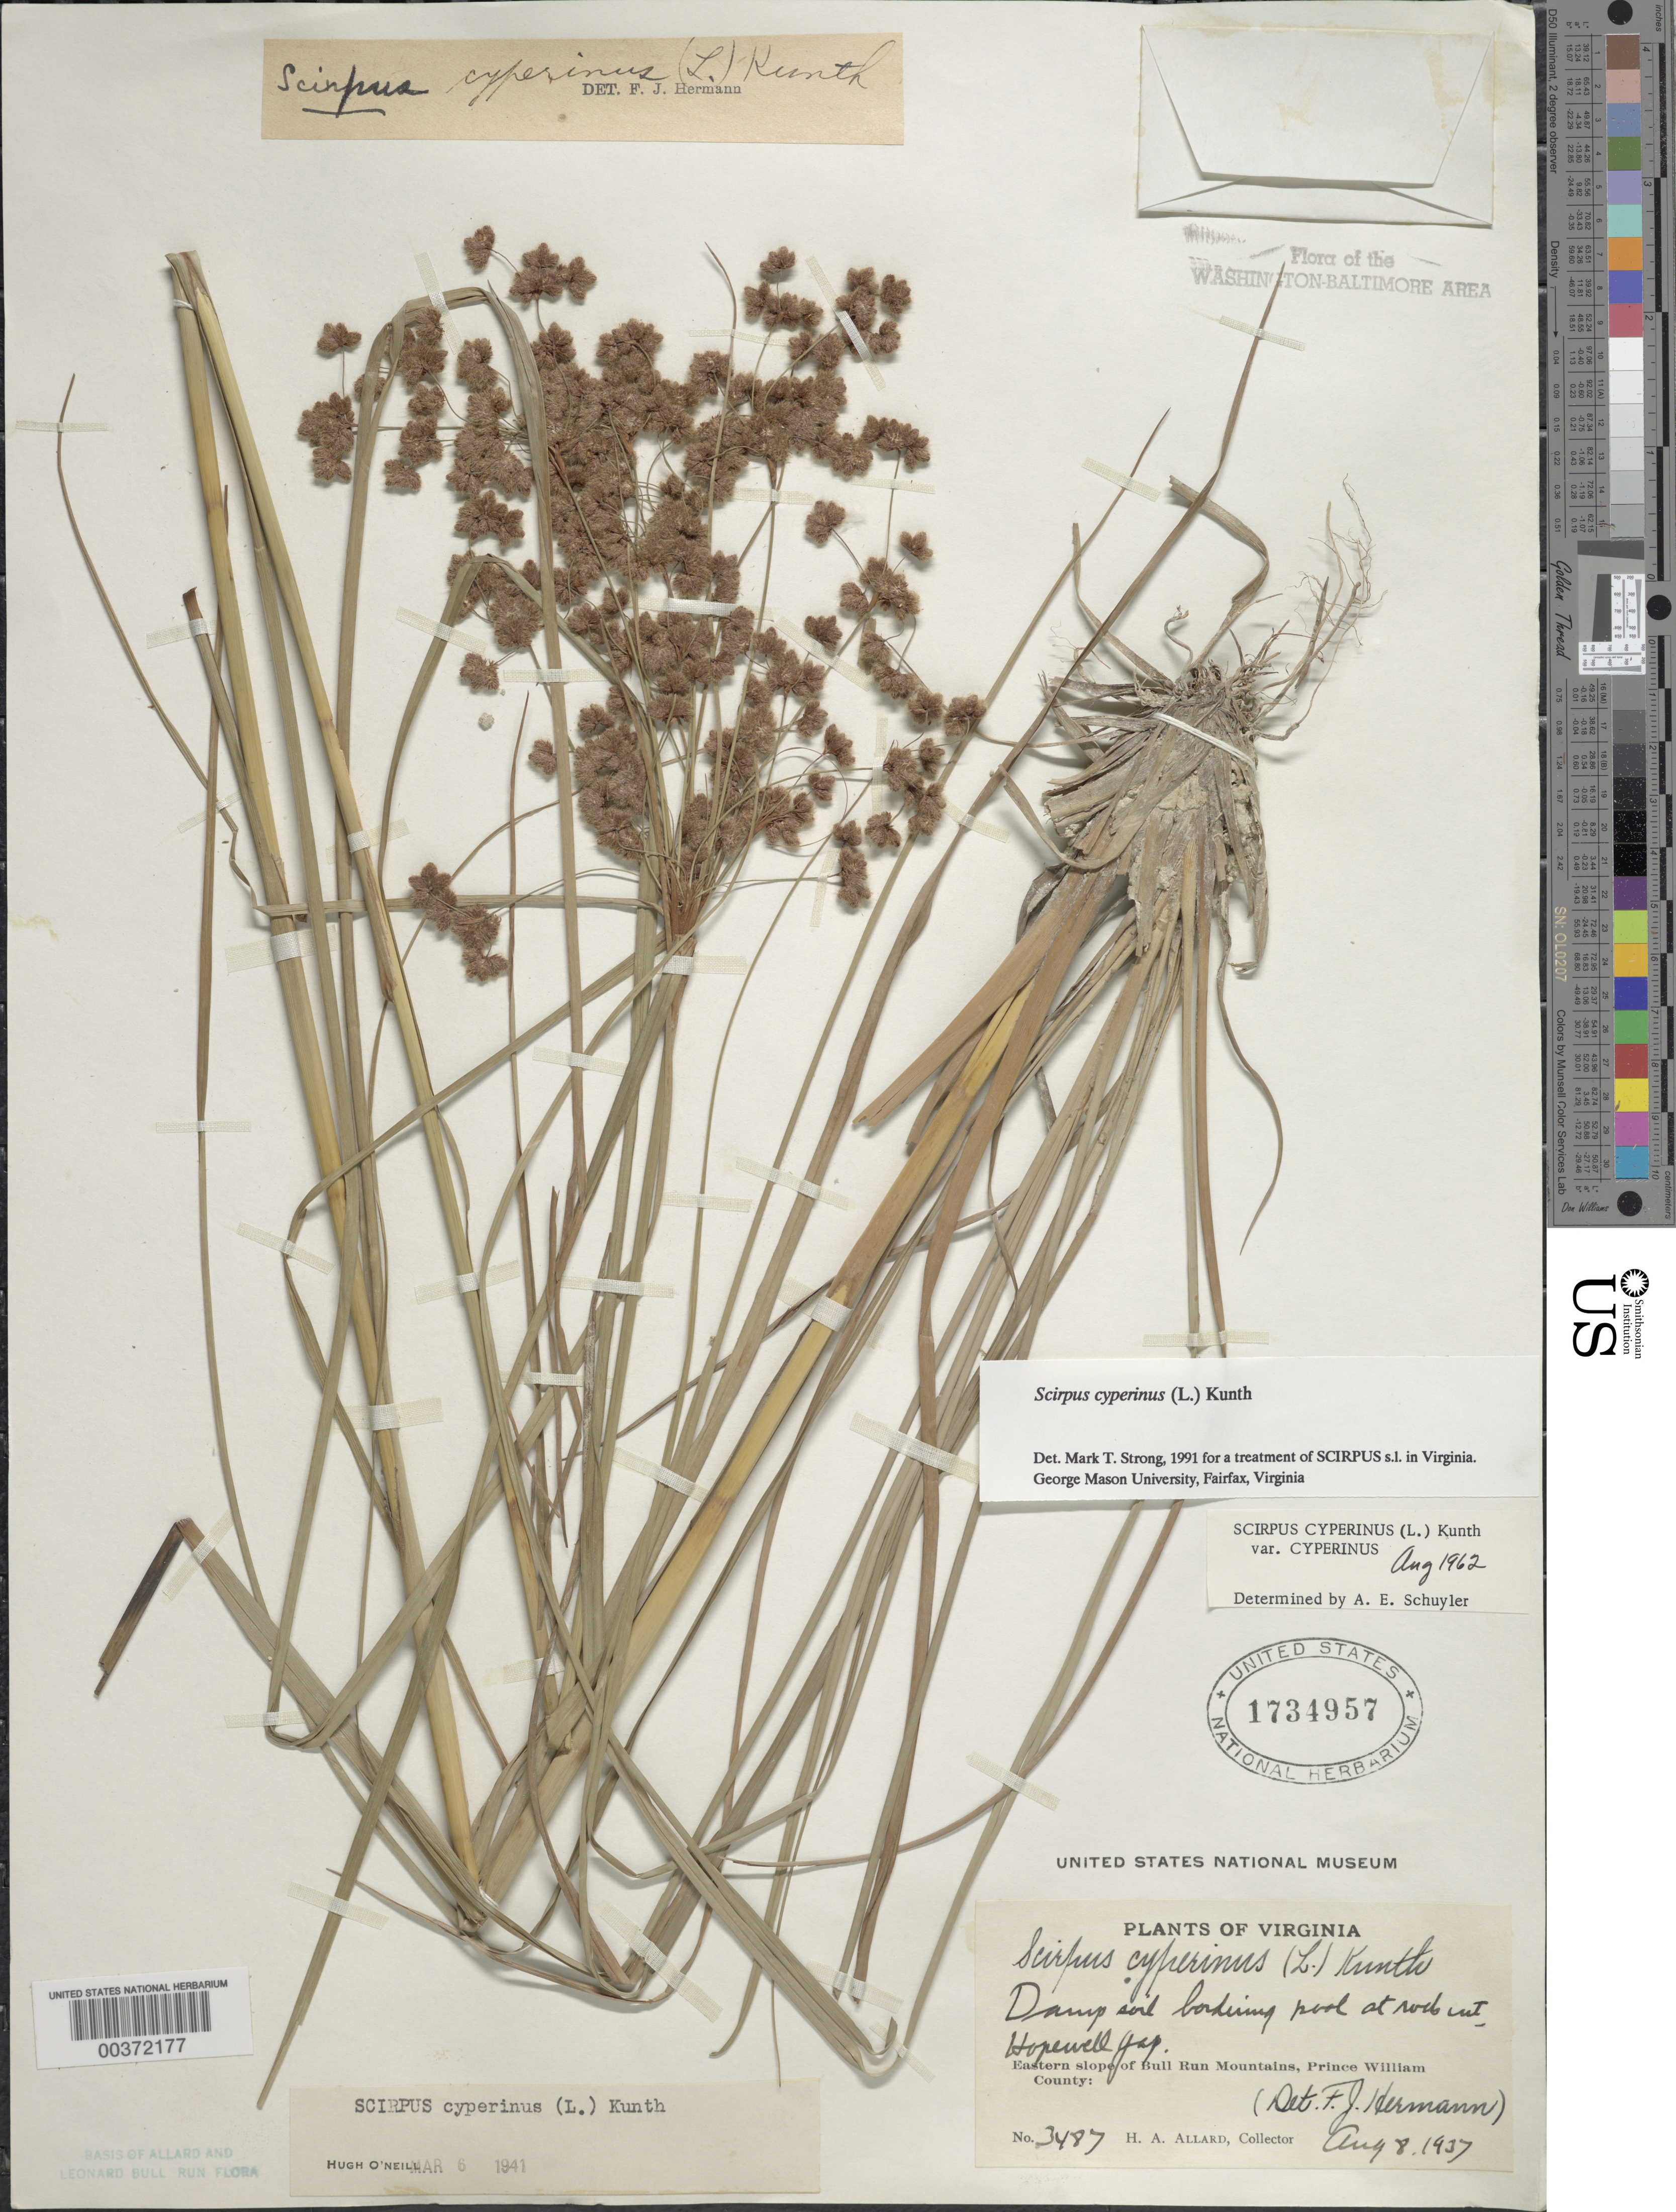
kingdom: Plantae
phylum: Tracheophyta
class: Liliopsida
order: Poales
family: Cyperaceae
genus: Scirpus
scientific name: Scirpus cyperinus (L.) Kunth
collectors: H. A. Allard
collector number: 3487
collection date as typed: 08 Aug 1937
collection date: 1937-08-08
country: United States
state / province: Virginia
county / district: Prince William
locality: Hopewell Gap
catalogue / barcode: US 1734957